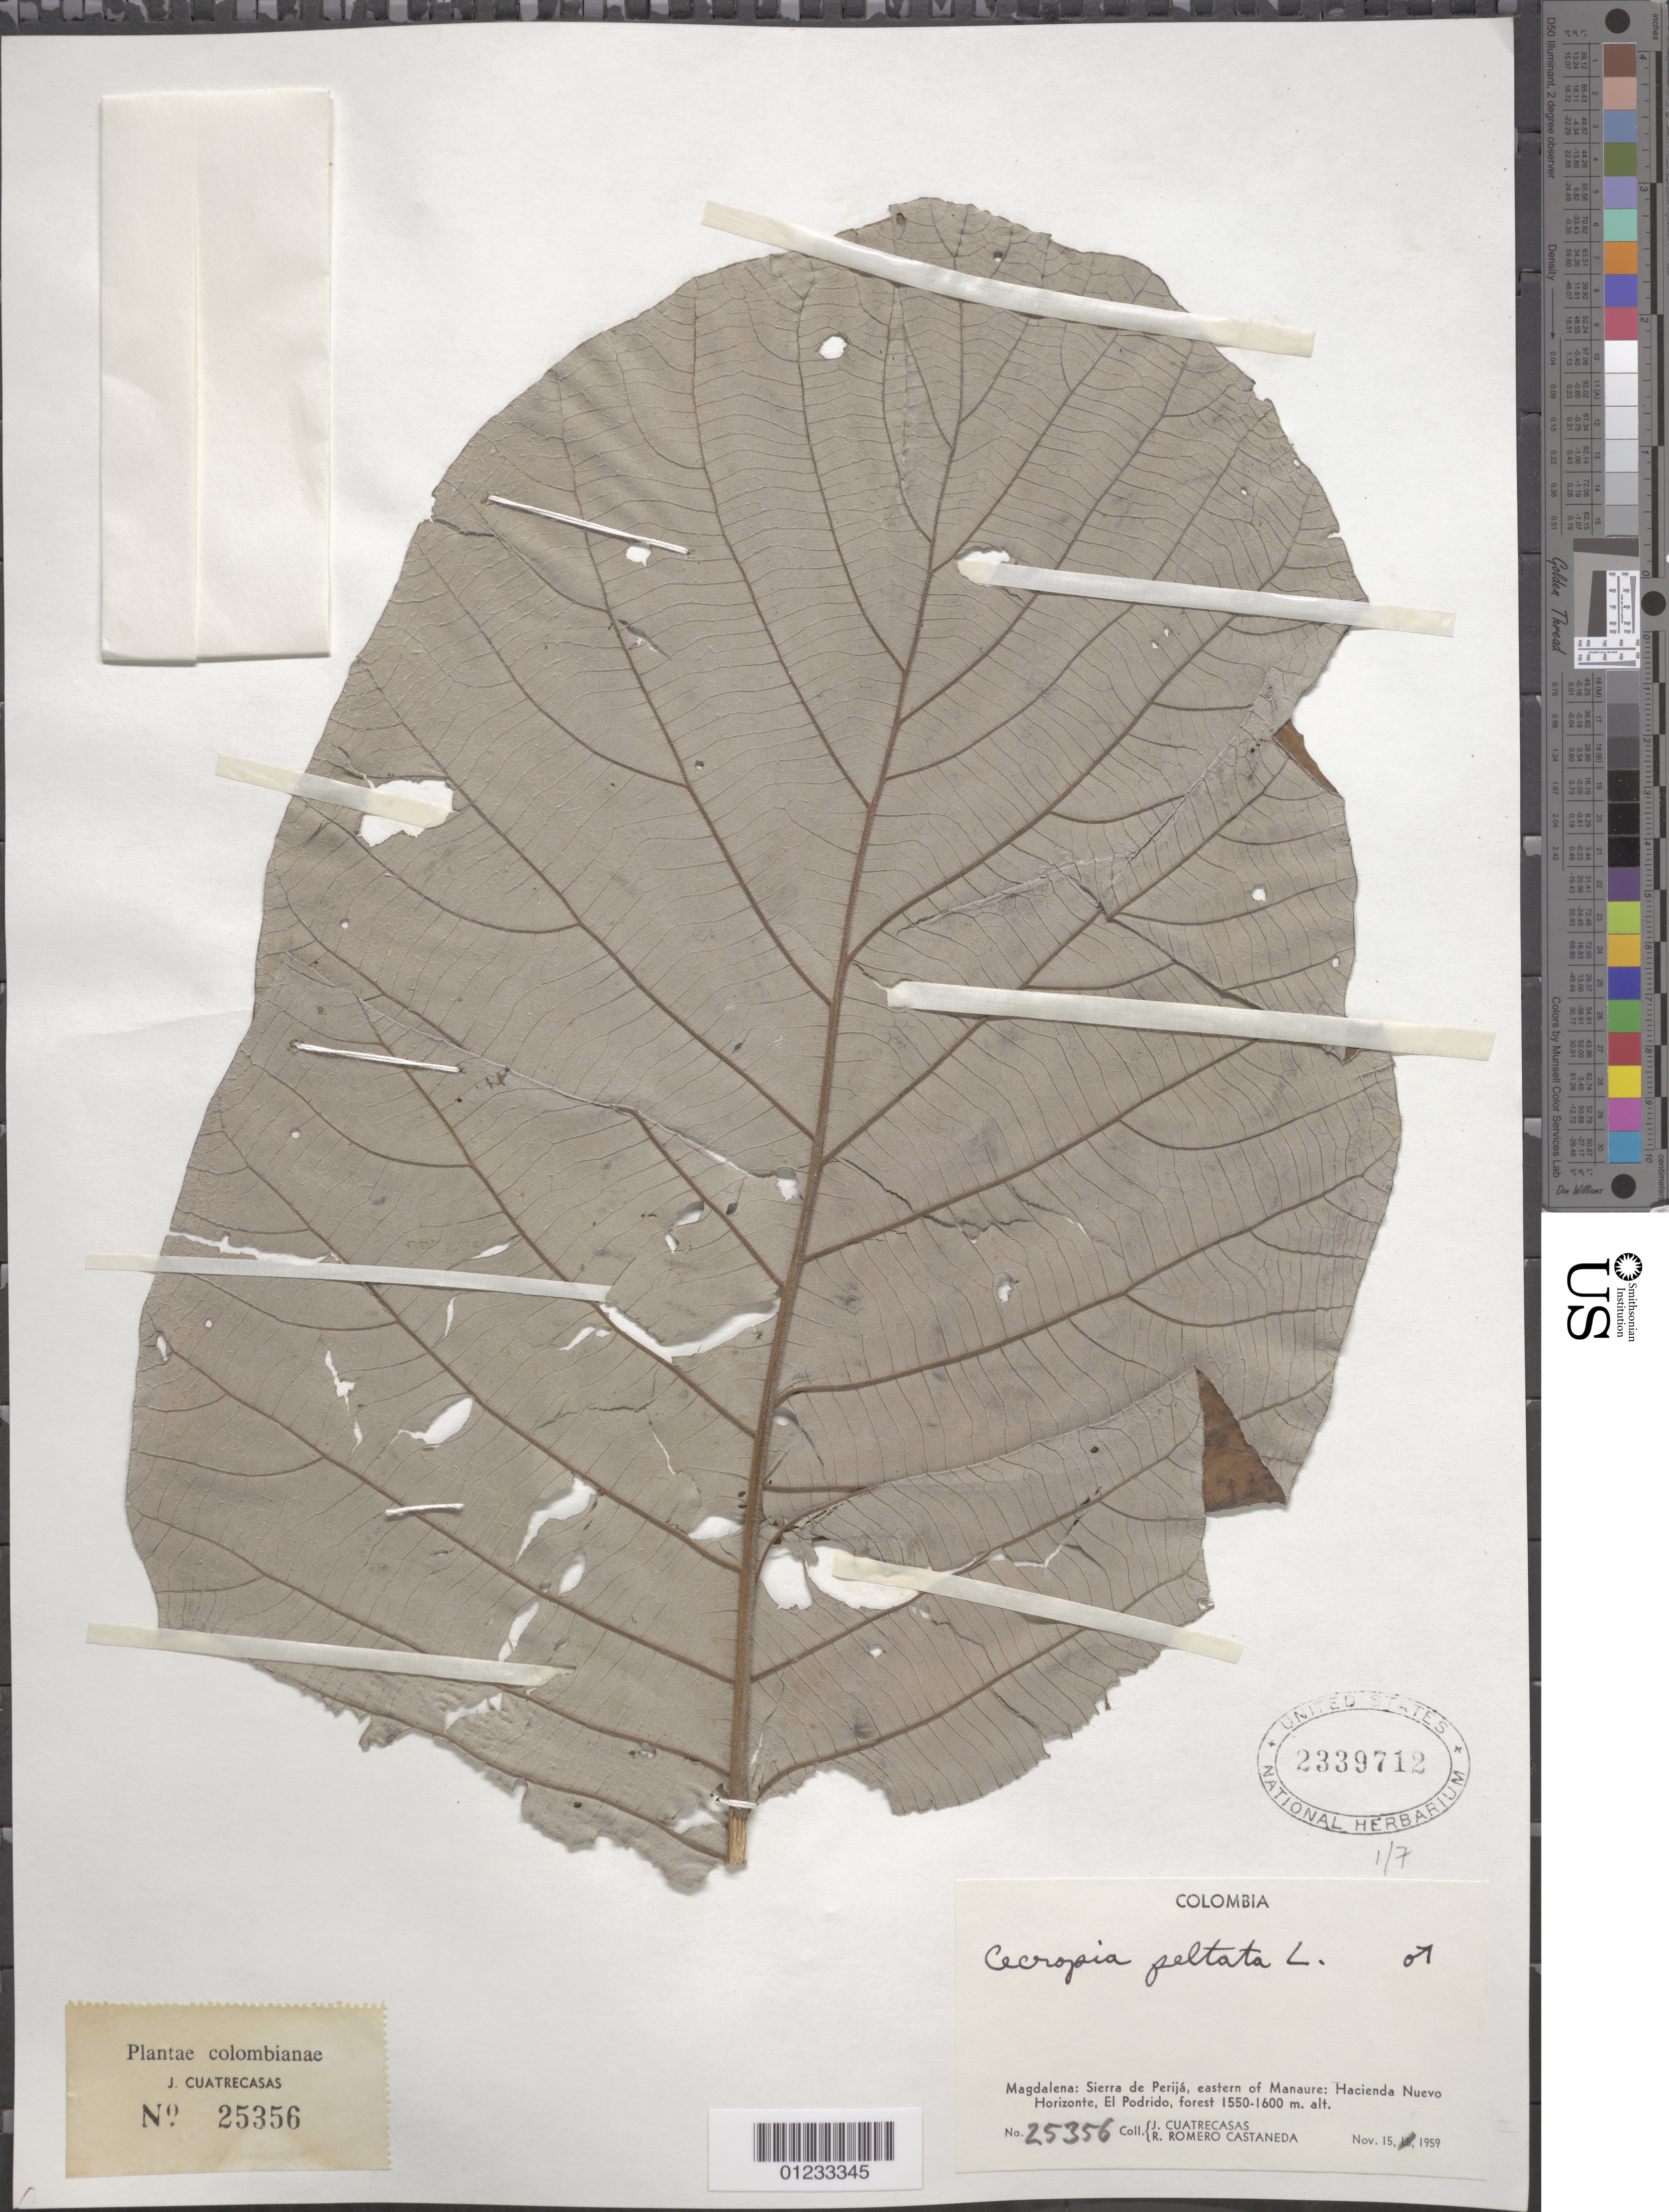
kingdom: Plantae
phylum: Tracheophyta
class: Magnoliopsida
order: Rosales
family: Urticaceae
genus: Cecropia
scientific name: Cecropia peltata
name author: L.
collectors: J. Cuatrecasas & R. Romero Castañeda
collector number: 25356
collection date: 1959-11-15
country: Colombia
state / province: Magdalena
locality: Sierra de Perija, E of Manaure: Hacienda Nuevo Horizonte, El Podrido.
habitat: Forest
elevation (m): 1550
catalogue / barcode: US 2339712